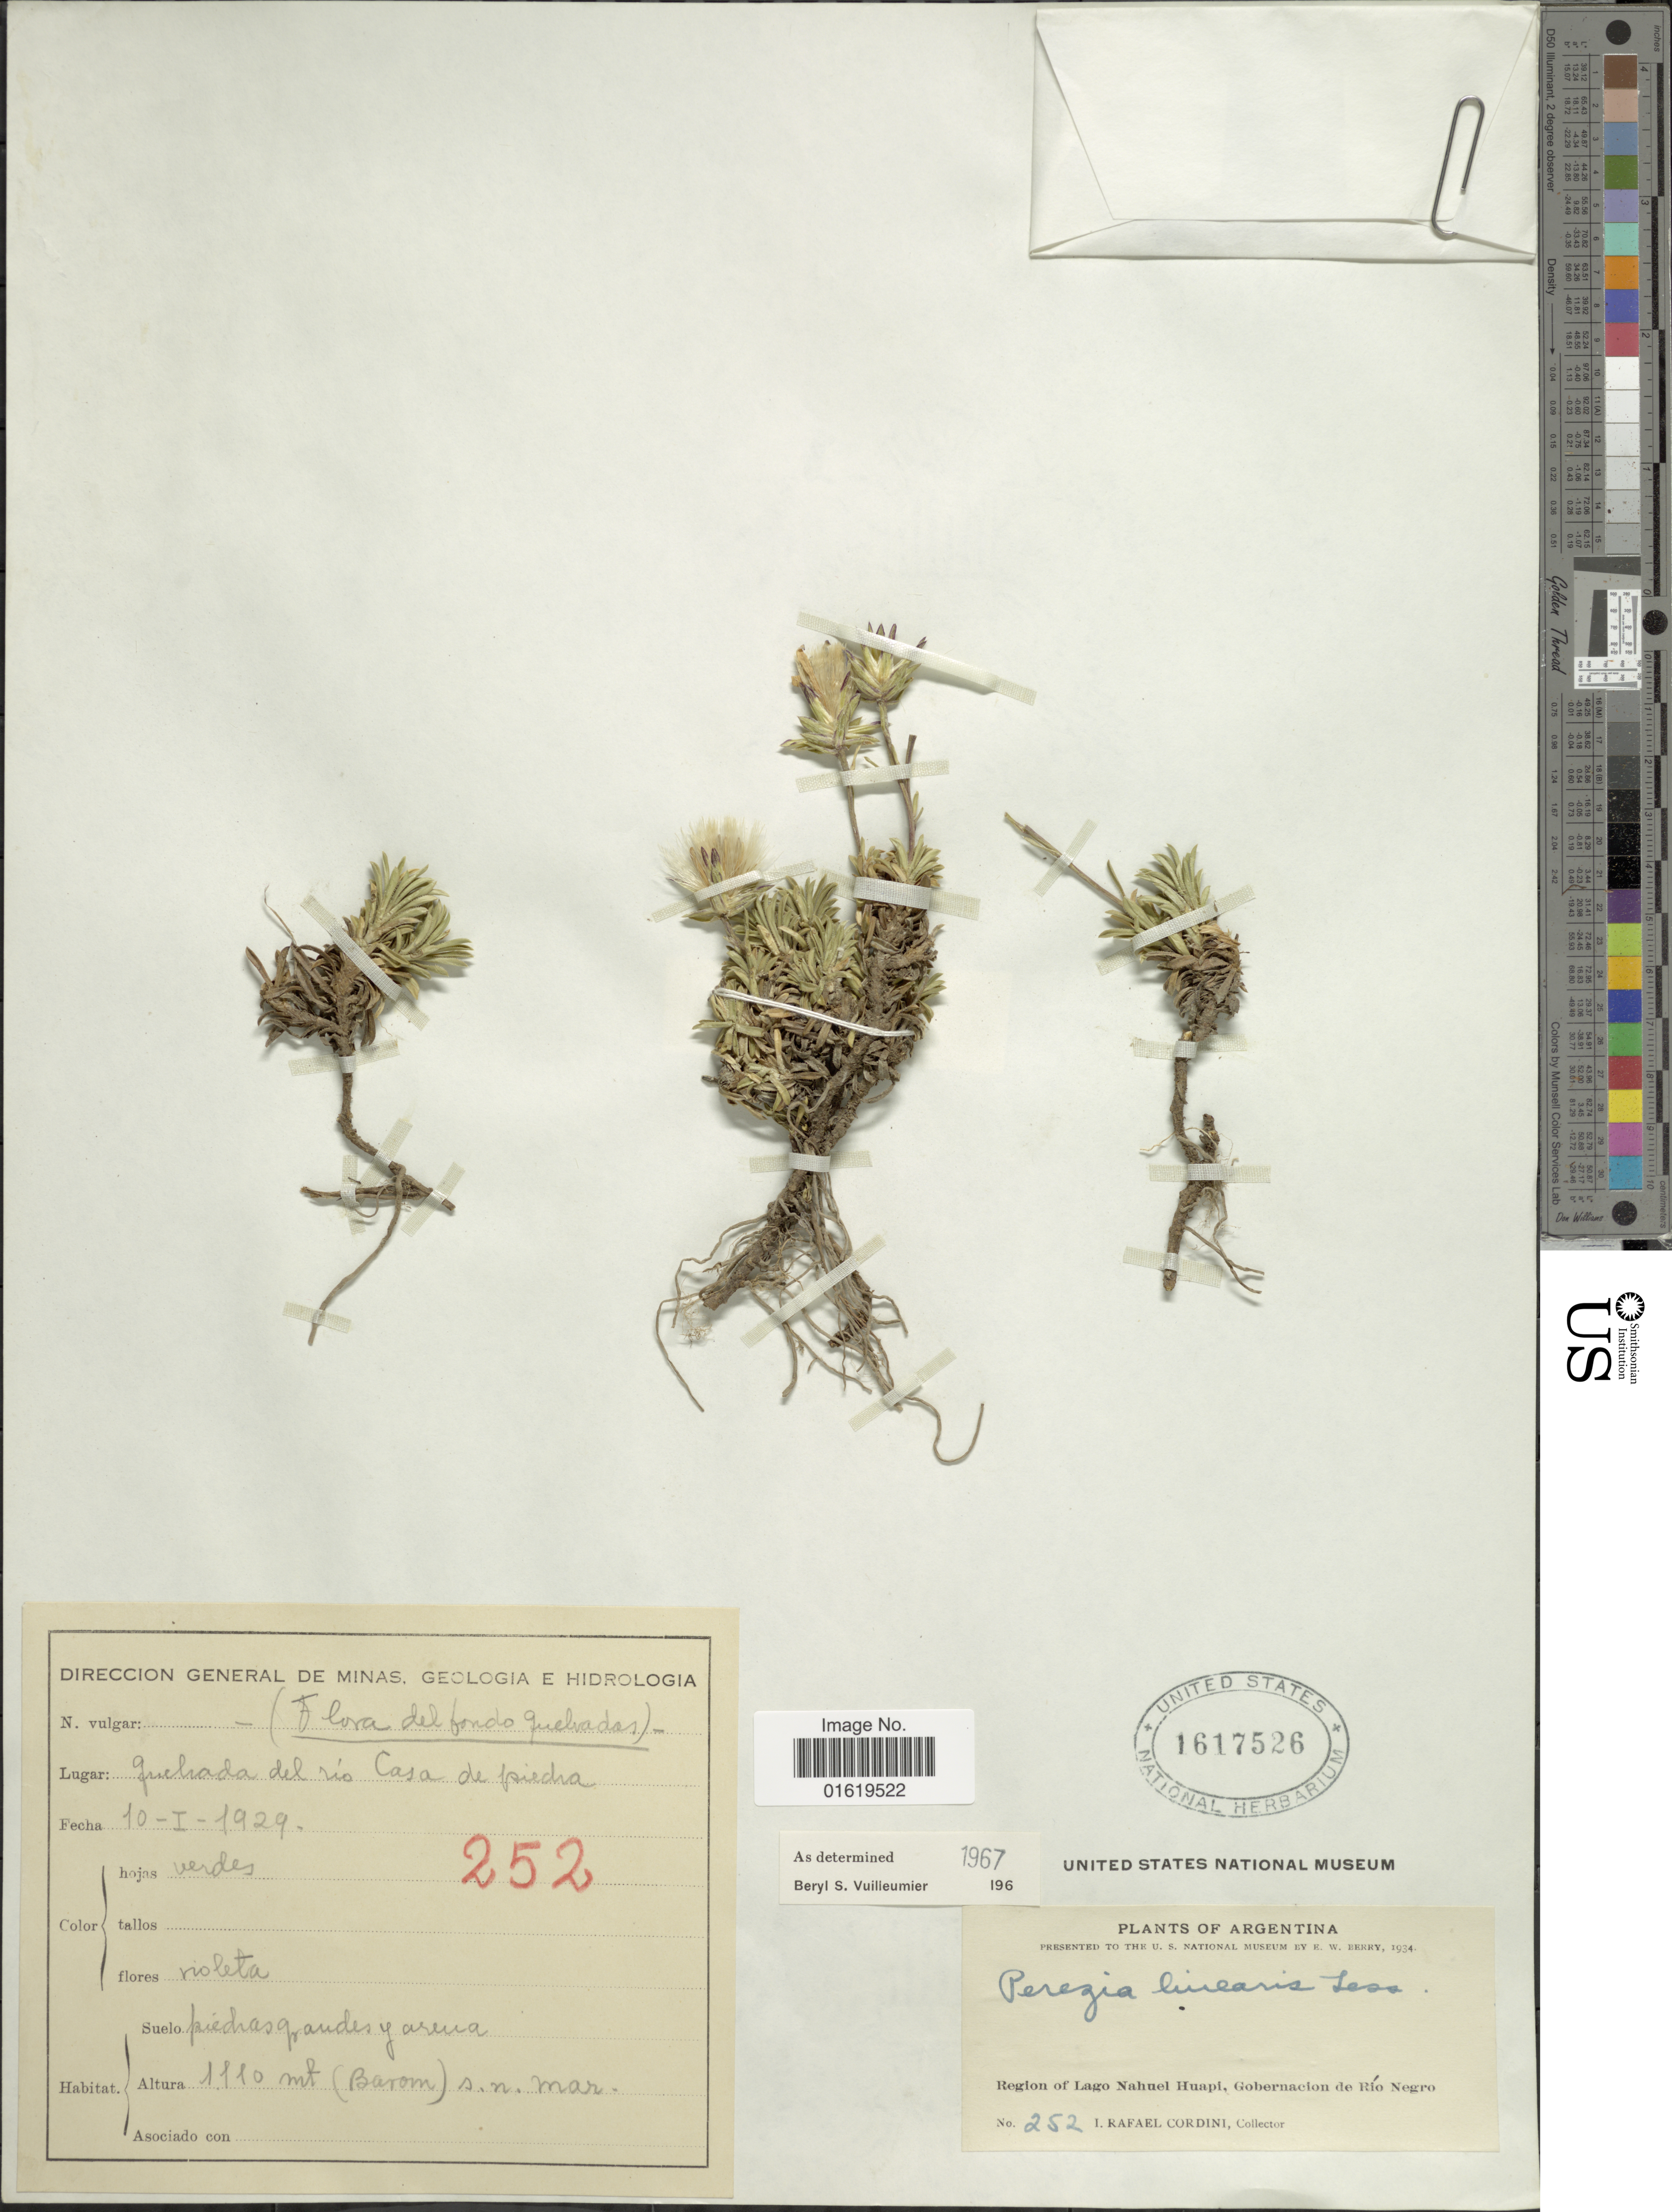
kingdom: Plantae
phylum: Tracheophyta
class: Magnoliopsida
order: Asterales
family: Asteraceae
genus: Perezia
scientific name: Perezia linearis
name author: Less.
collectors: I. Cordini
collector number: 252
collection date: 1929-01-10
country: Argentina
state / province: Rio Negro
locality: Region of Lago Nahuel Huapi, Gobernacion de Río Negro.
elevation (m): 1110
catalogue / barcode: US 1617526